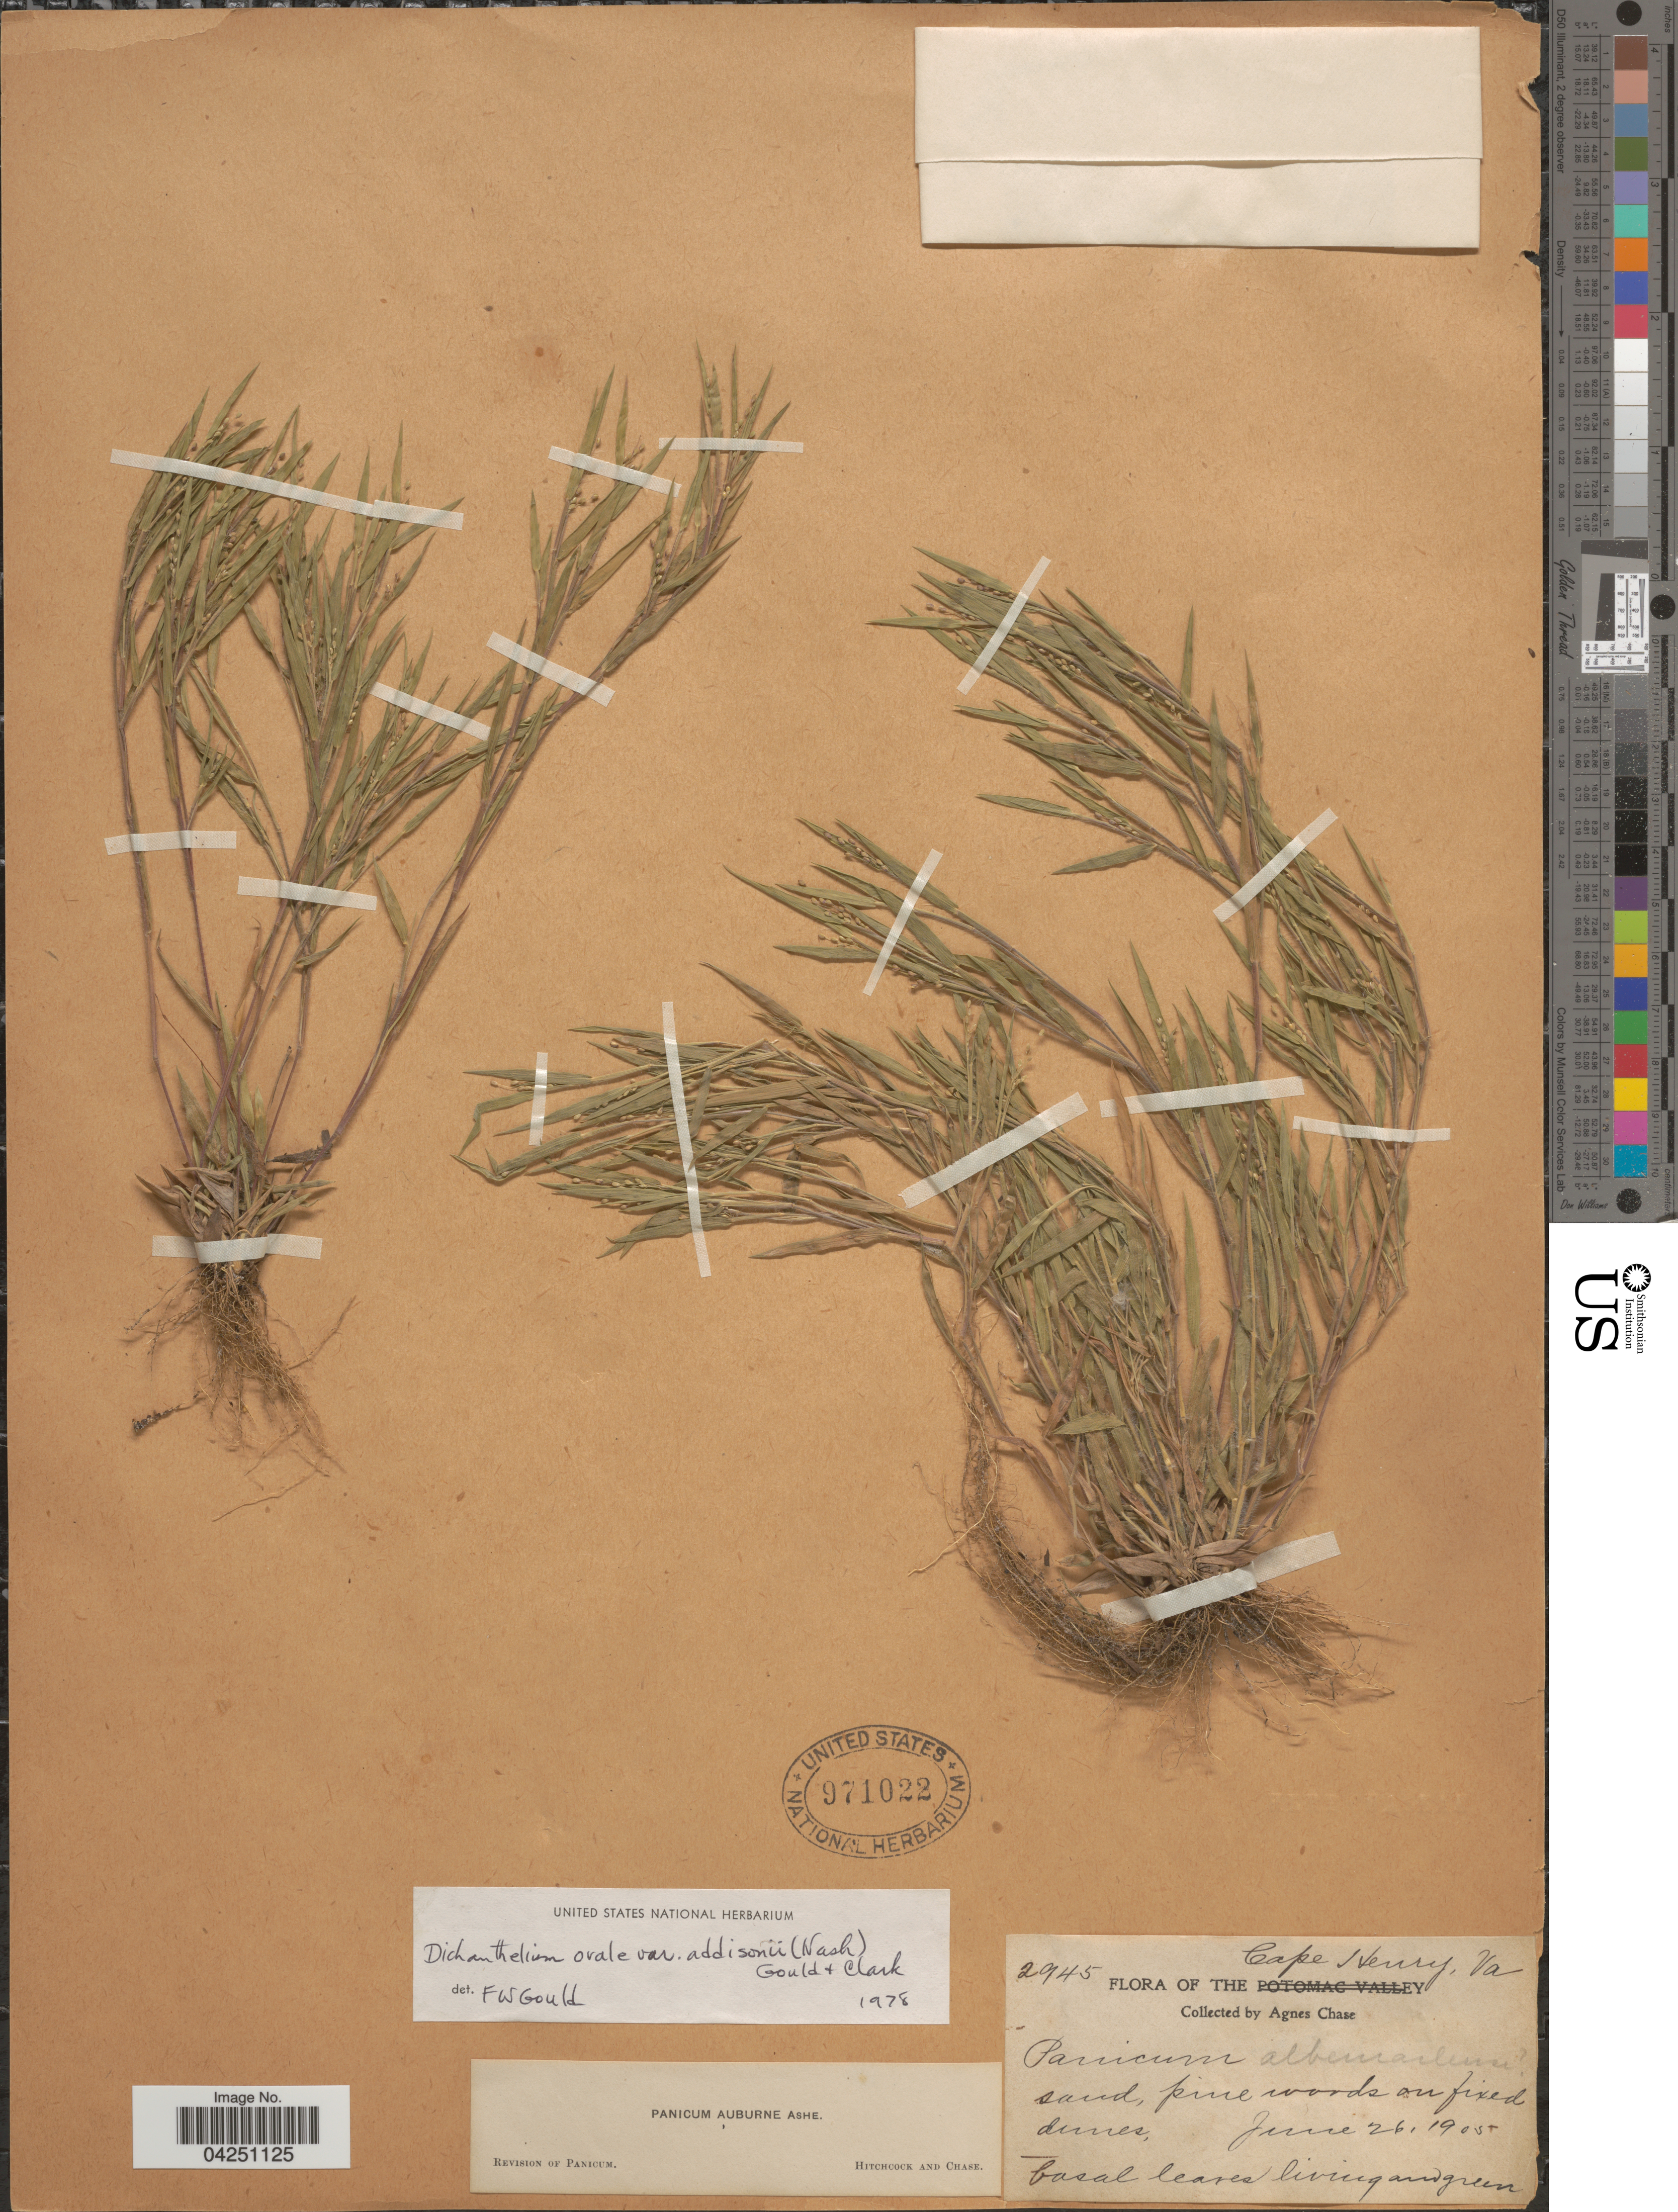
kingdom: Plantae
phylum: Tracheophyta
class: Liliopsida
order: Poales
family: Poaceae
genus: Dichanthelium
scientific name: Dichanthelium acuminatum var. acuminatum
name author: (Sw.) Gould & C.A. Clark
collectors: A. Chase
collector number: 2945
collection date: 1905-06-26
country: United States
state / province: Virginia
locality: The Cape Henry.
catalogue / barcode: US 971022